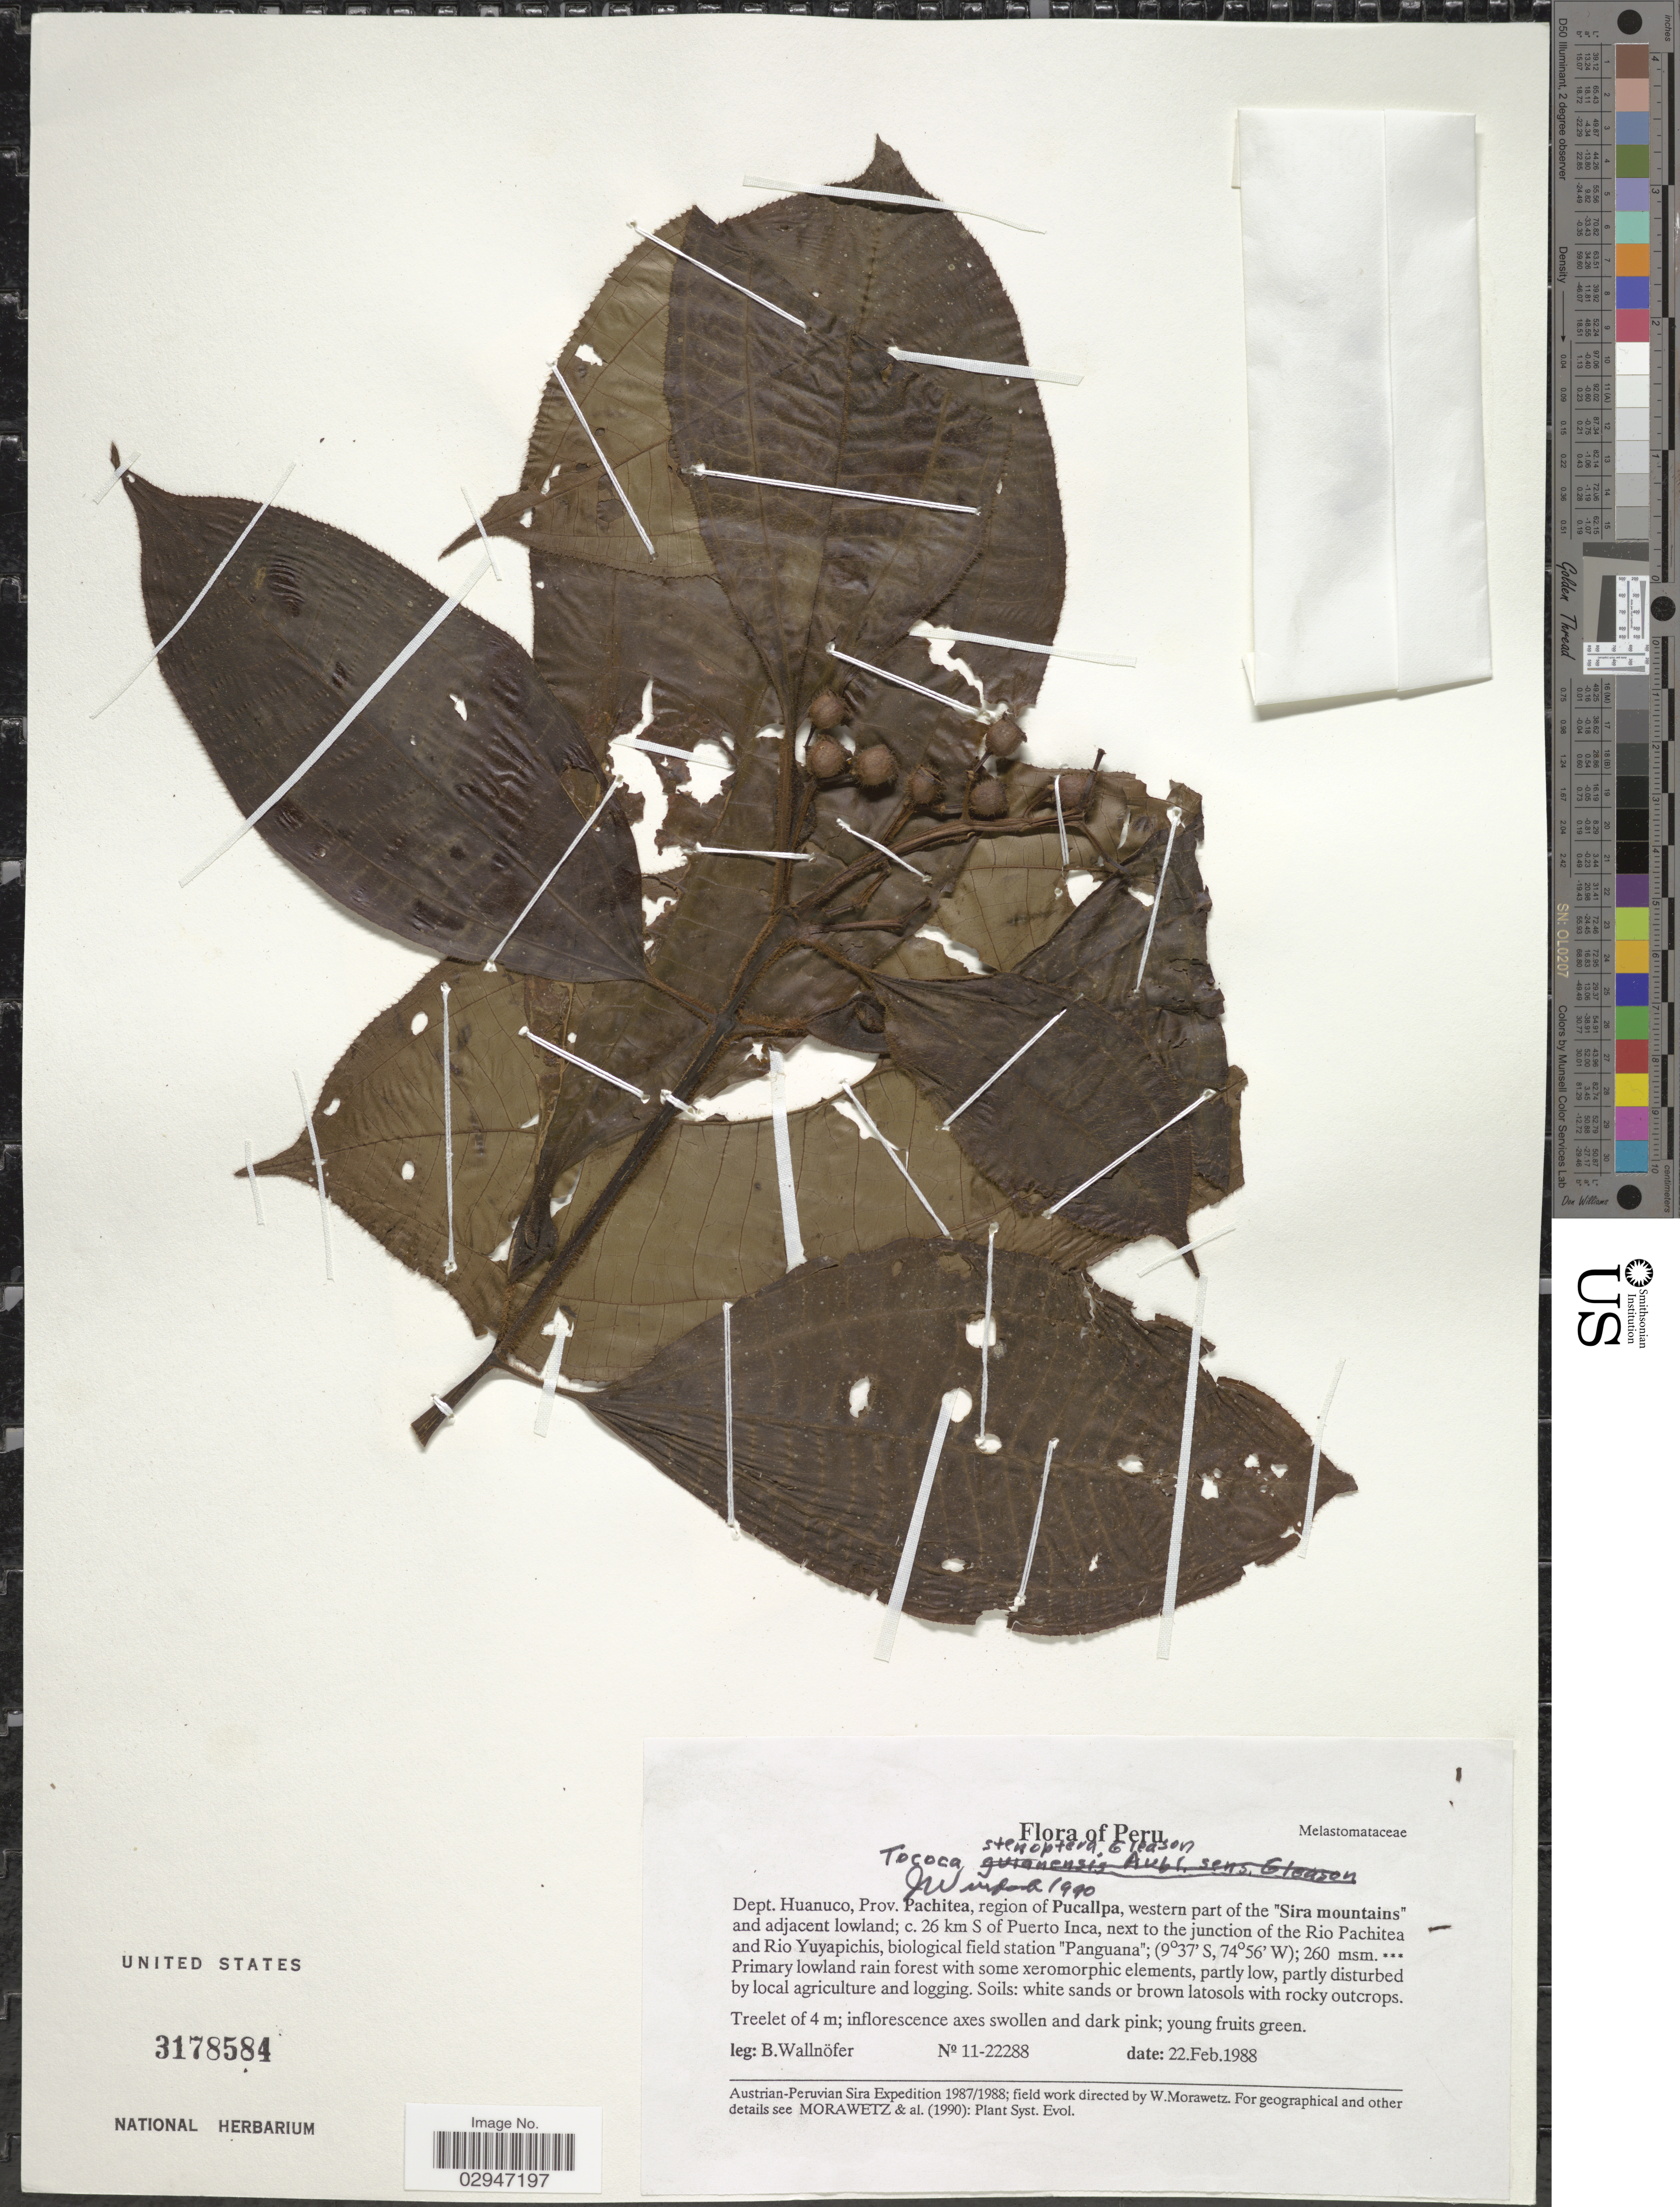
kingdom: Plantae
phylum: Tracheophyta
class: Magnoliopsida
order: Myrtales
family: Melastomataceae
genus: Tococa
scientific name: Tococa stenoptera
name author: Gleason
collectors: B. Wallnöfer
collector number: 11-22288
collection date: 1988-02-22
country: Peru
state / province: Huánuco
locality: Dept. Huanuco, Prov. Pachitea, region of Pucallpa, western part of the "Sira mountains" and adjacent lowland; c. 26 km S of Puerto Inca, next to the junction of the Rio Pachitea and Rio Yuyapichis, biological field station "Panguana".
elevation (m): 260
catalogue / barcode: US 3178584